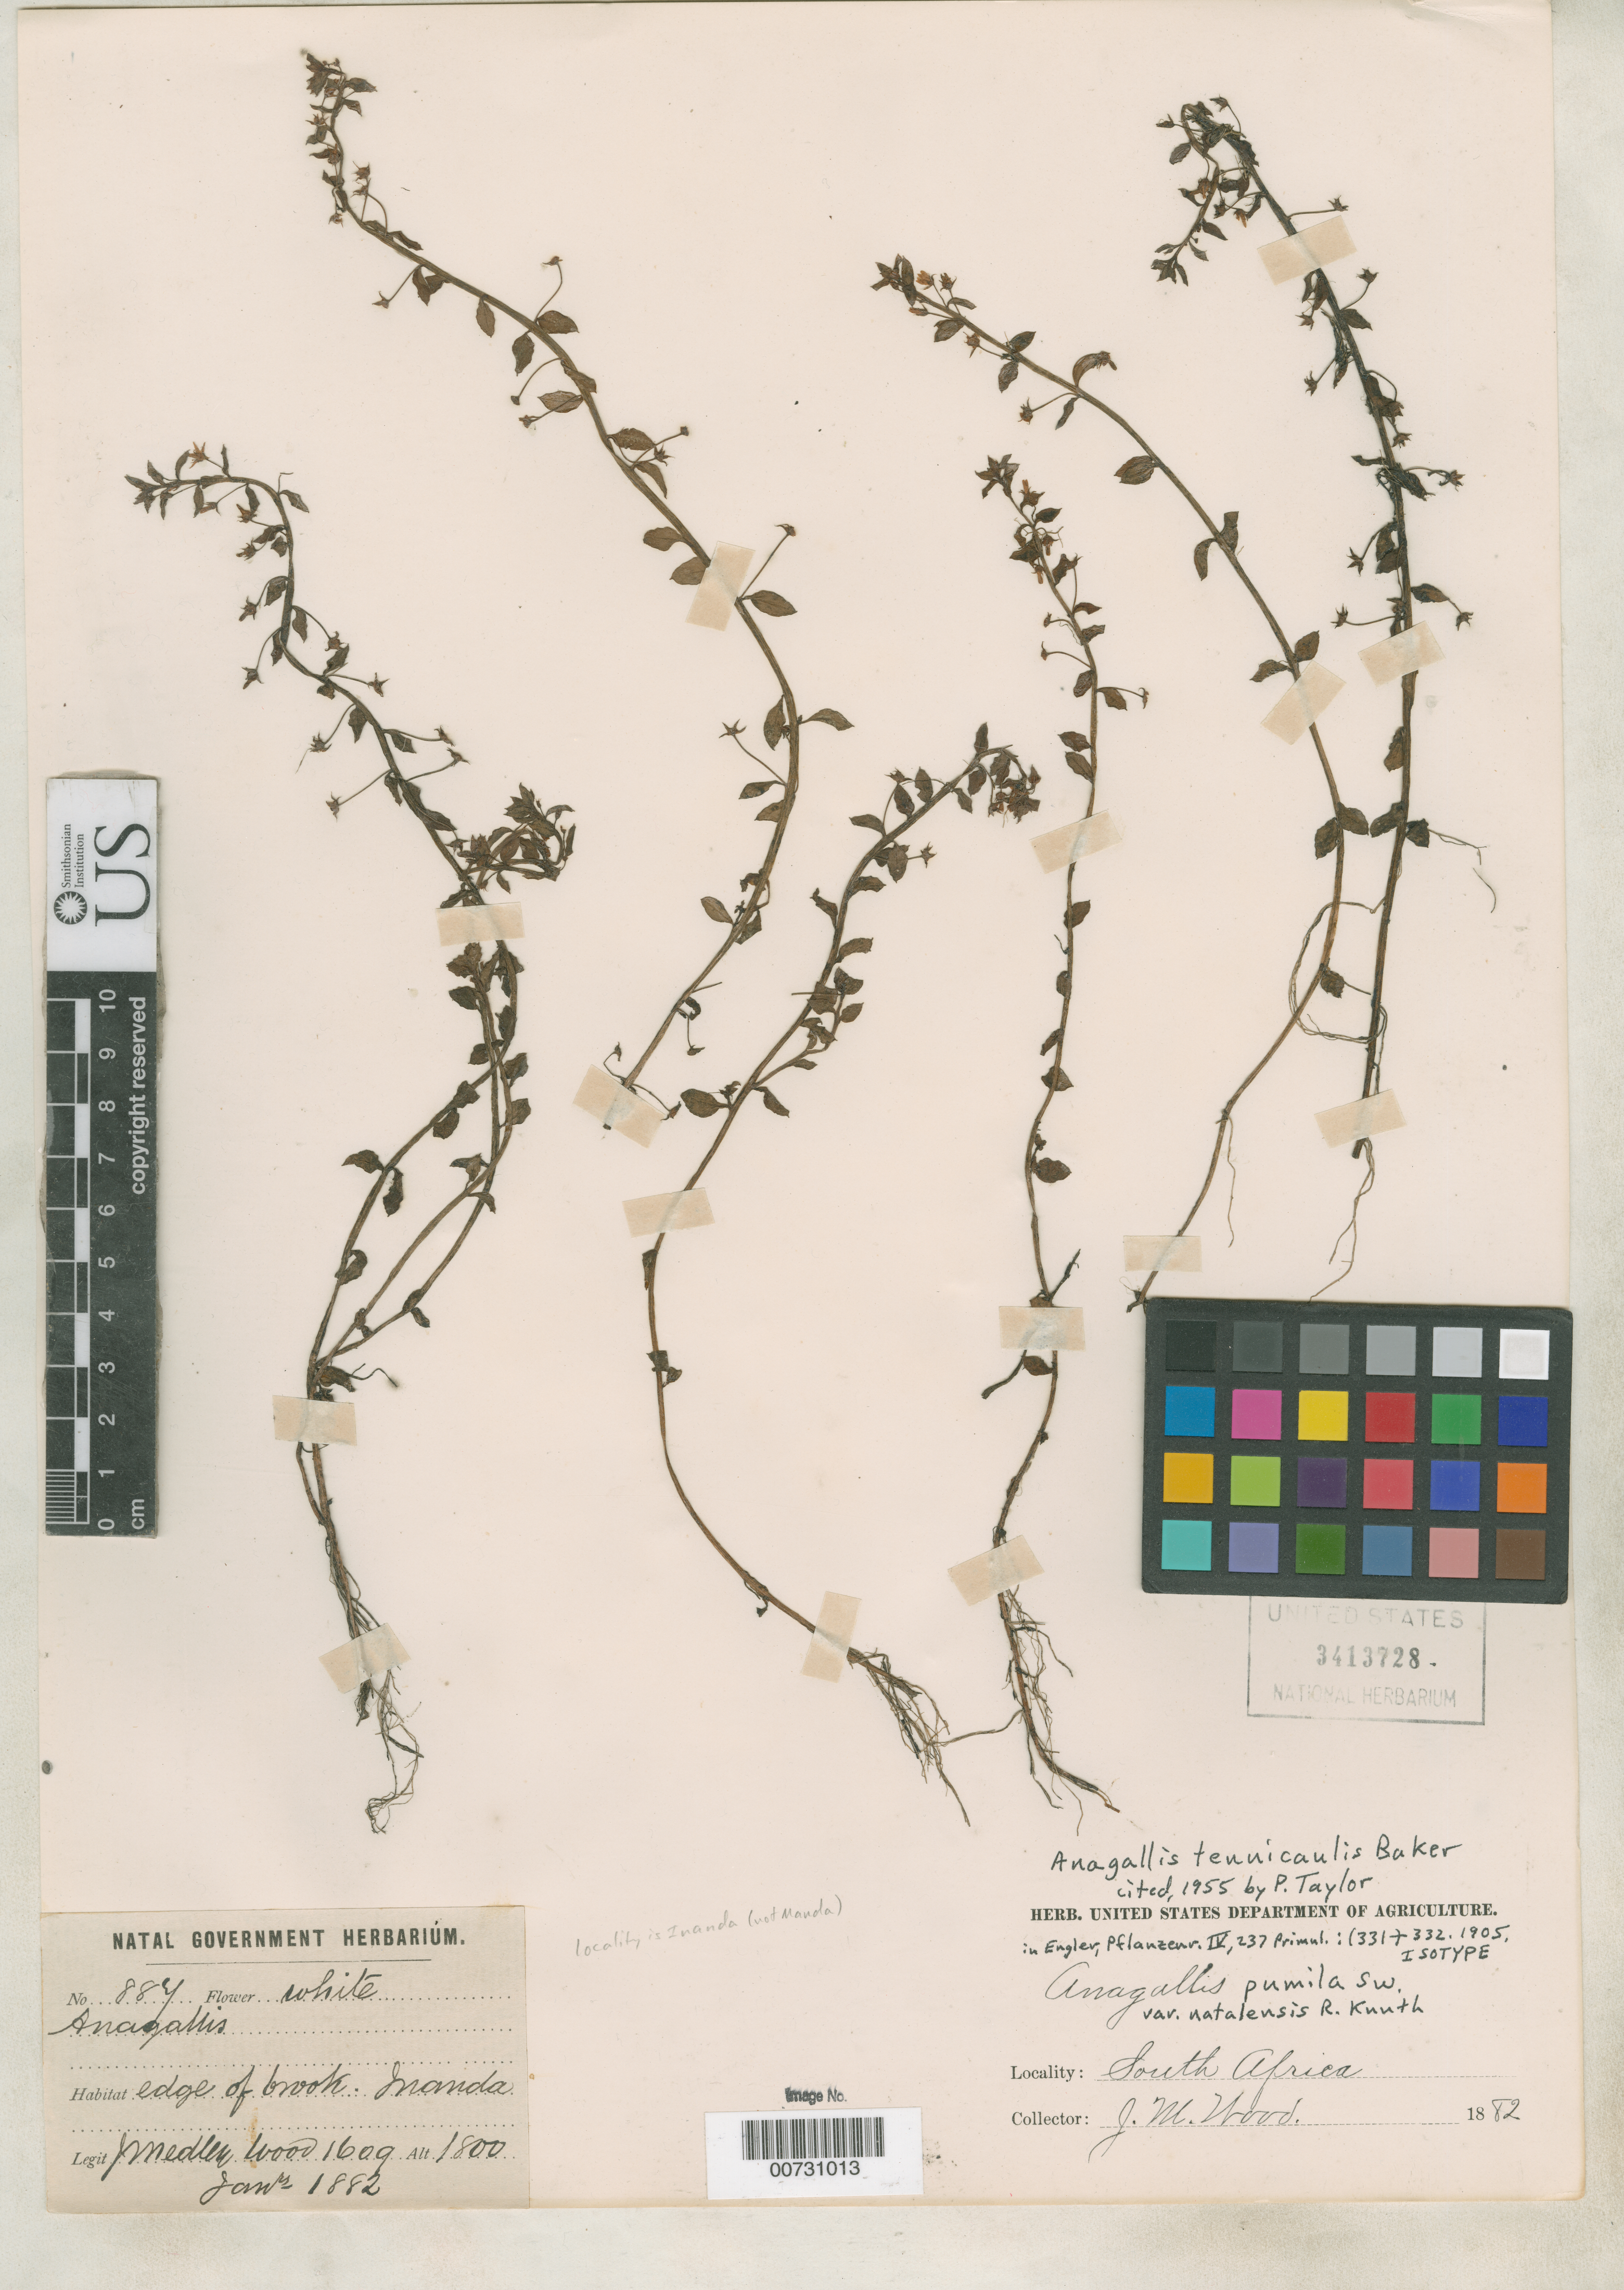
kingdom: Plantae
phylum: Tracheophyta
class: Magnoliopsida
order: Ericales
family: Primulaceae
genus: Anagallis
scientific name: Anagallis pumila var. natalensis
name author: R. Knuth in Pax & R. Knuth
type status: Isotype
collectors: J. M. Wood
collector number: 1609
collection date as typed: Jan 1882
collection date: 1882-01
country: South Africa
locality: Inanda [protologue: "Natal bei Manda"].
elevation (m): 1800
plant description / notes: Collection cited 1955 by P. Taylor.; Natal Governmnent Herbarium no. 884.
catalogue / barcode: US 3413728